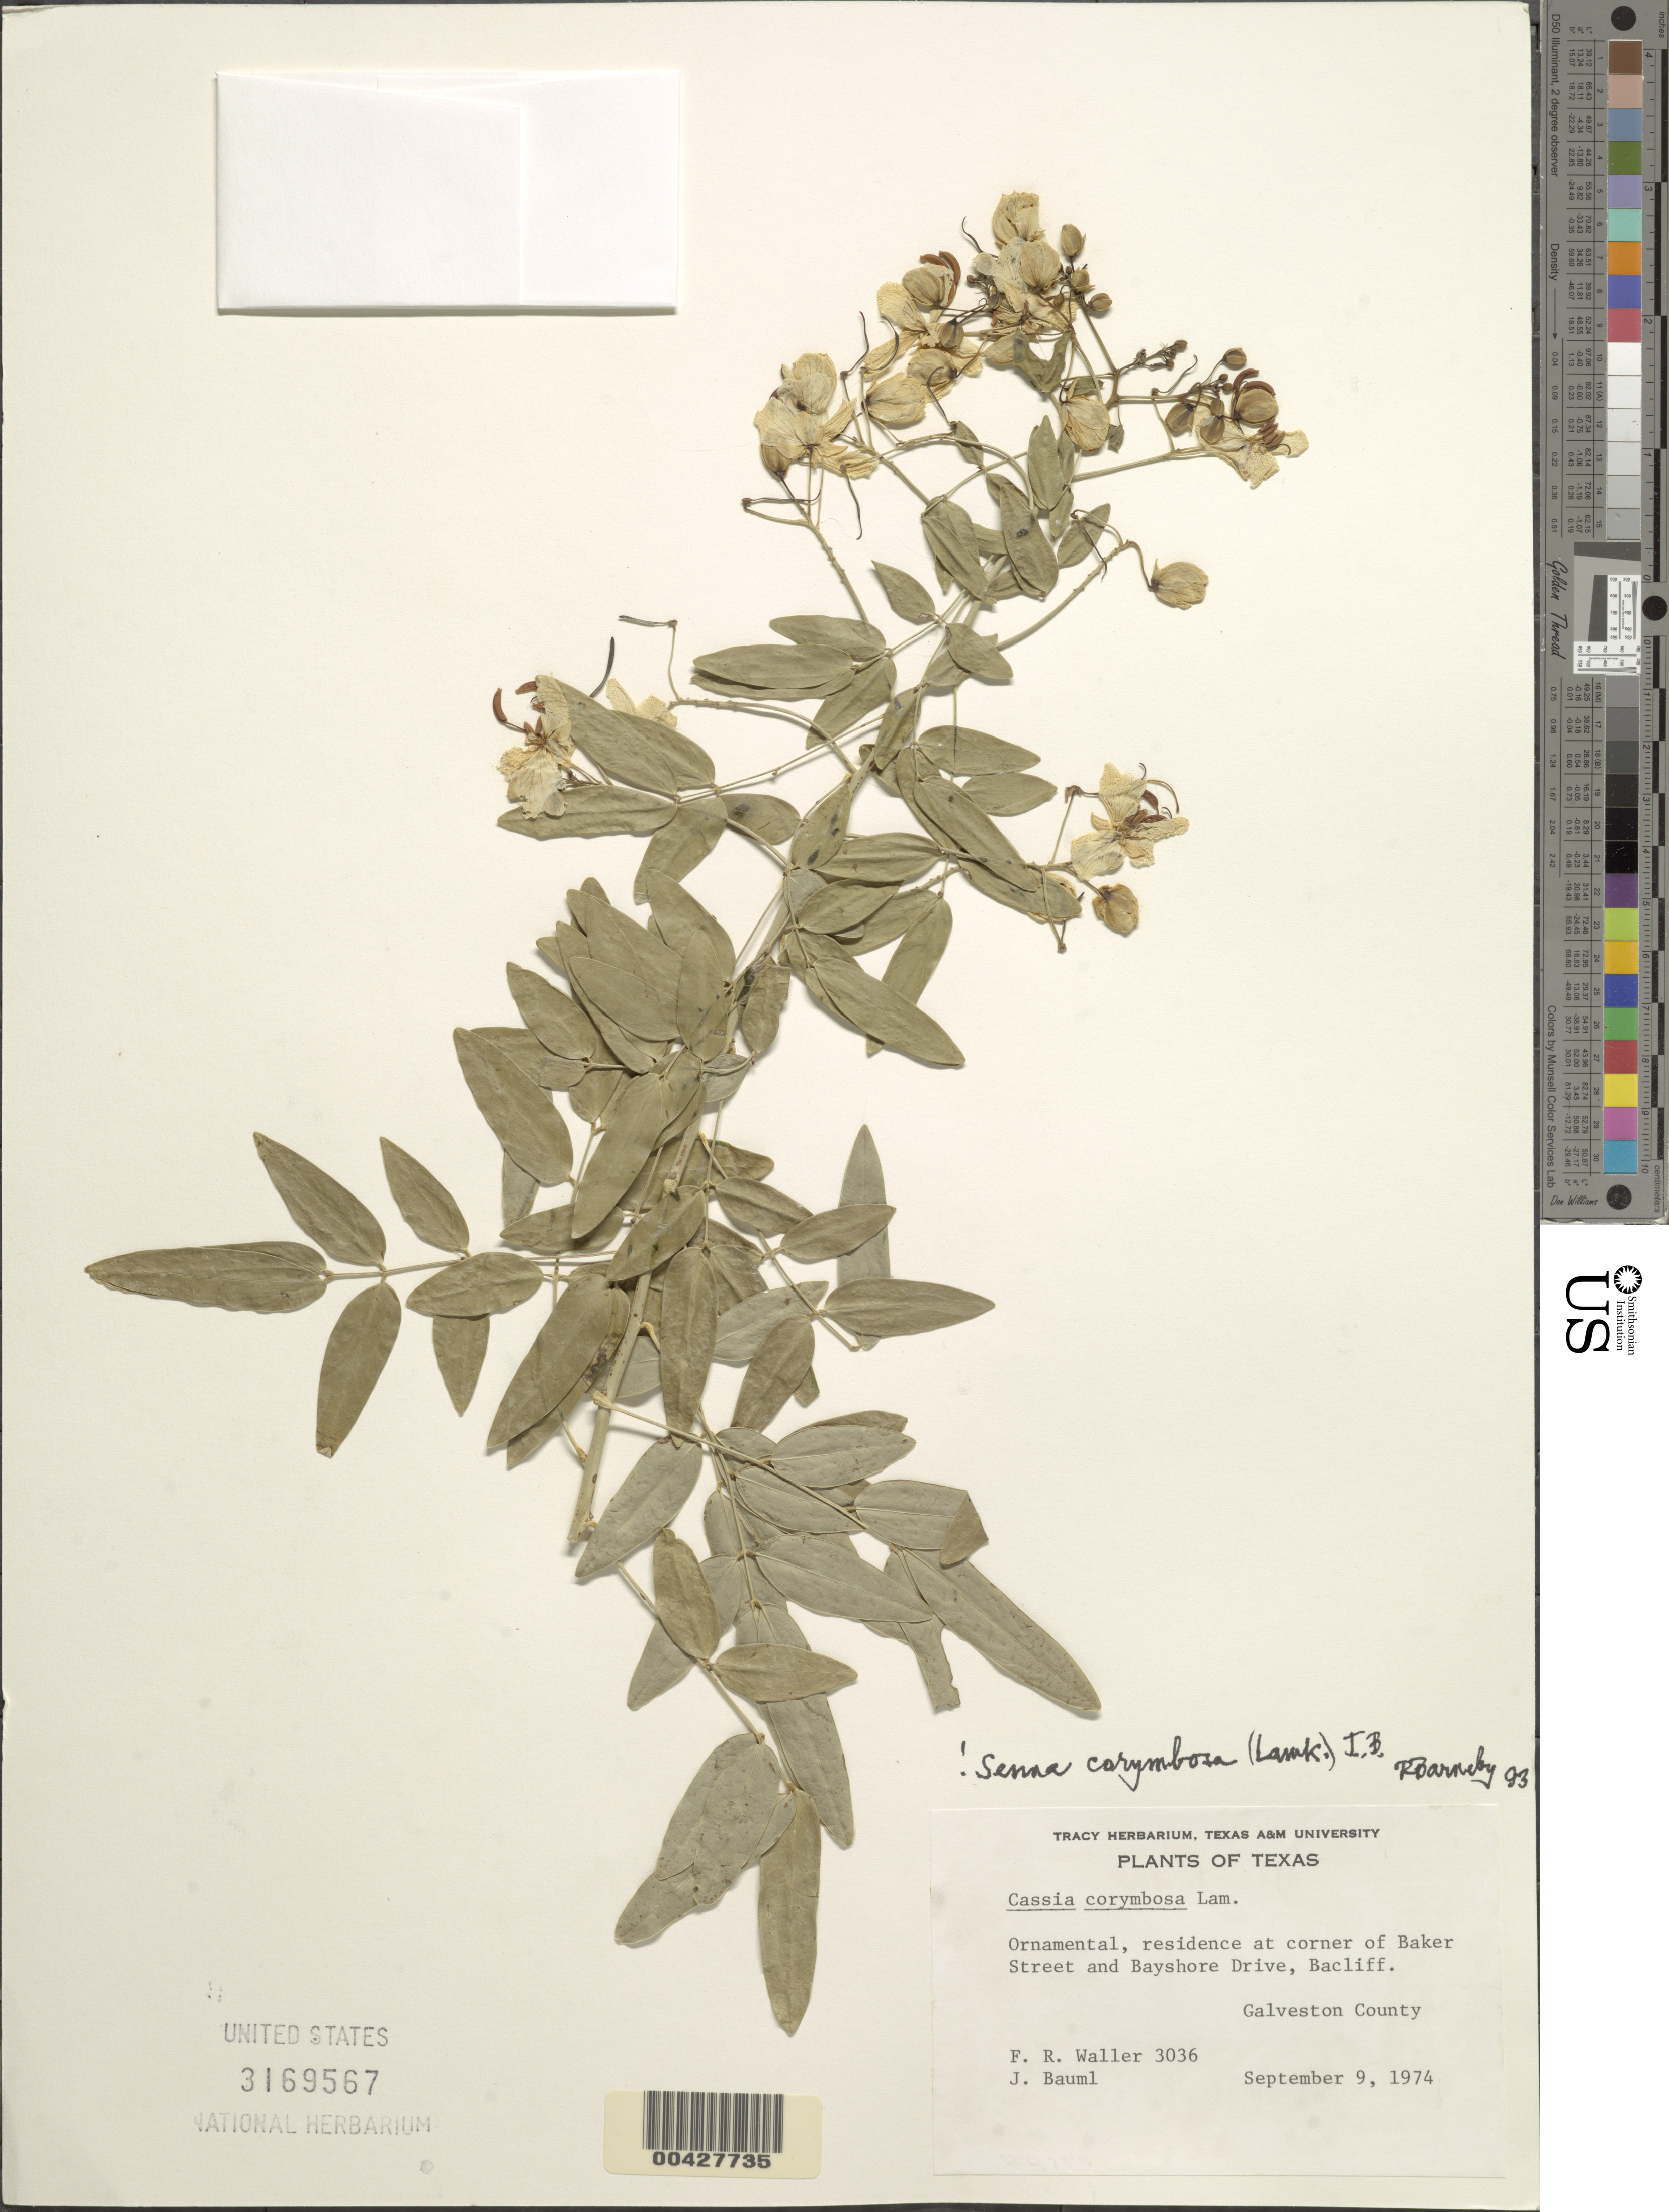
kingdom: Plantae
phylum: Tracheophyta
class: Magnoliopsida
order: Fabales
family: Fabaceae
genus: Senna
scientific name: Senna corymbosa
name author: (Lam.) H.S. Irwin & Barneby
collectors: F. R. Waller & J. Bauml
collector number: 3036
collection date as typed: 09 Sep 1974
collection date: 1974-09-09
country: United States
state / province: Texas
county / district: Galveston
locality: Bacliff, corner of bakerst and bayshore drive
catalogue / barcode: US 3169567